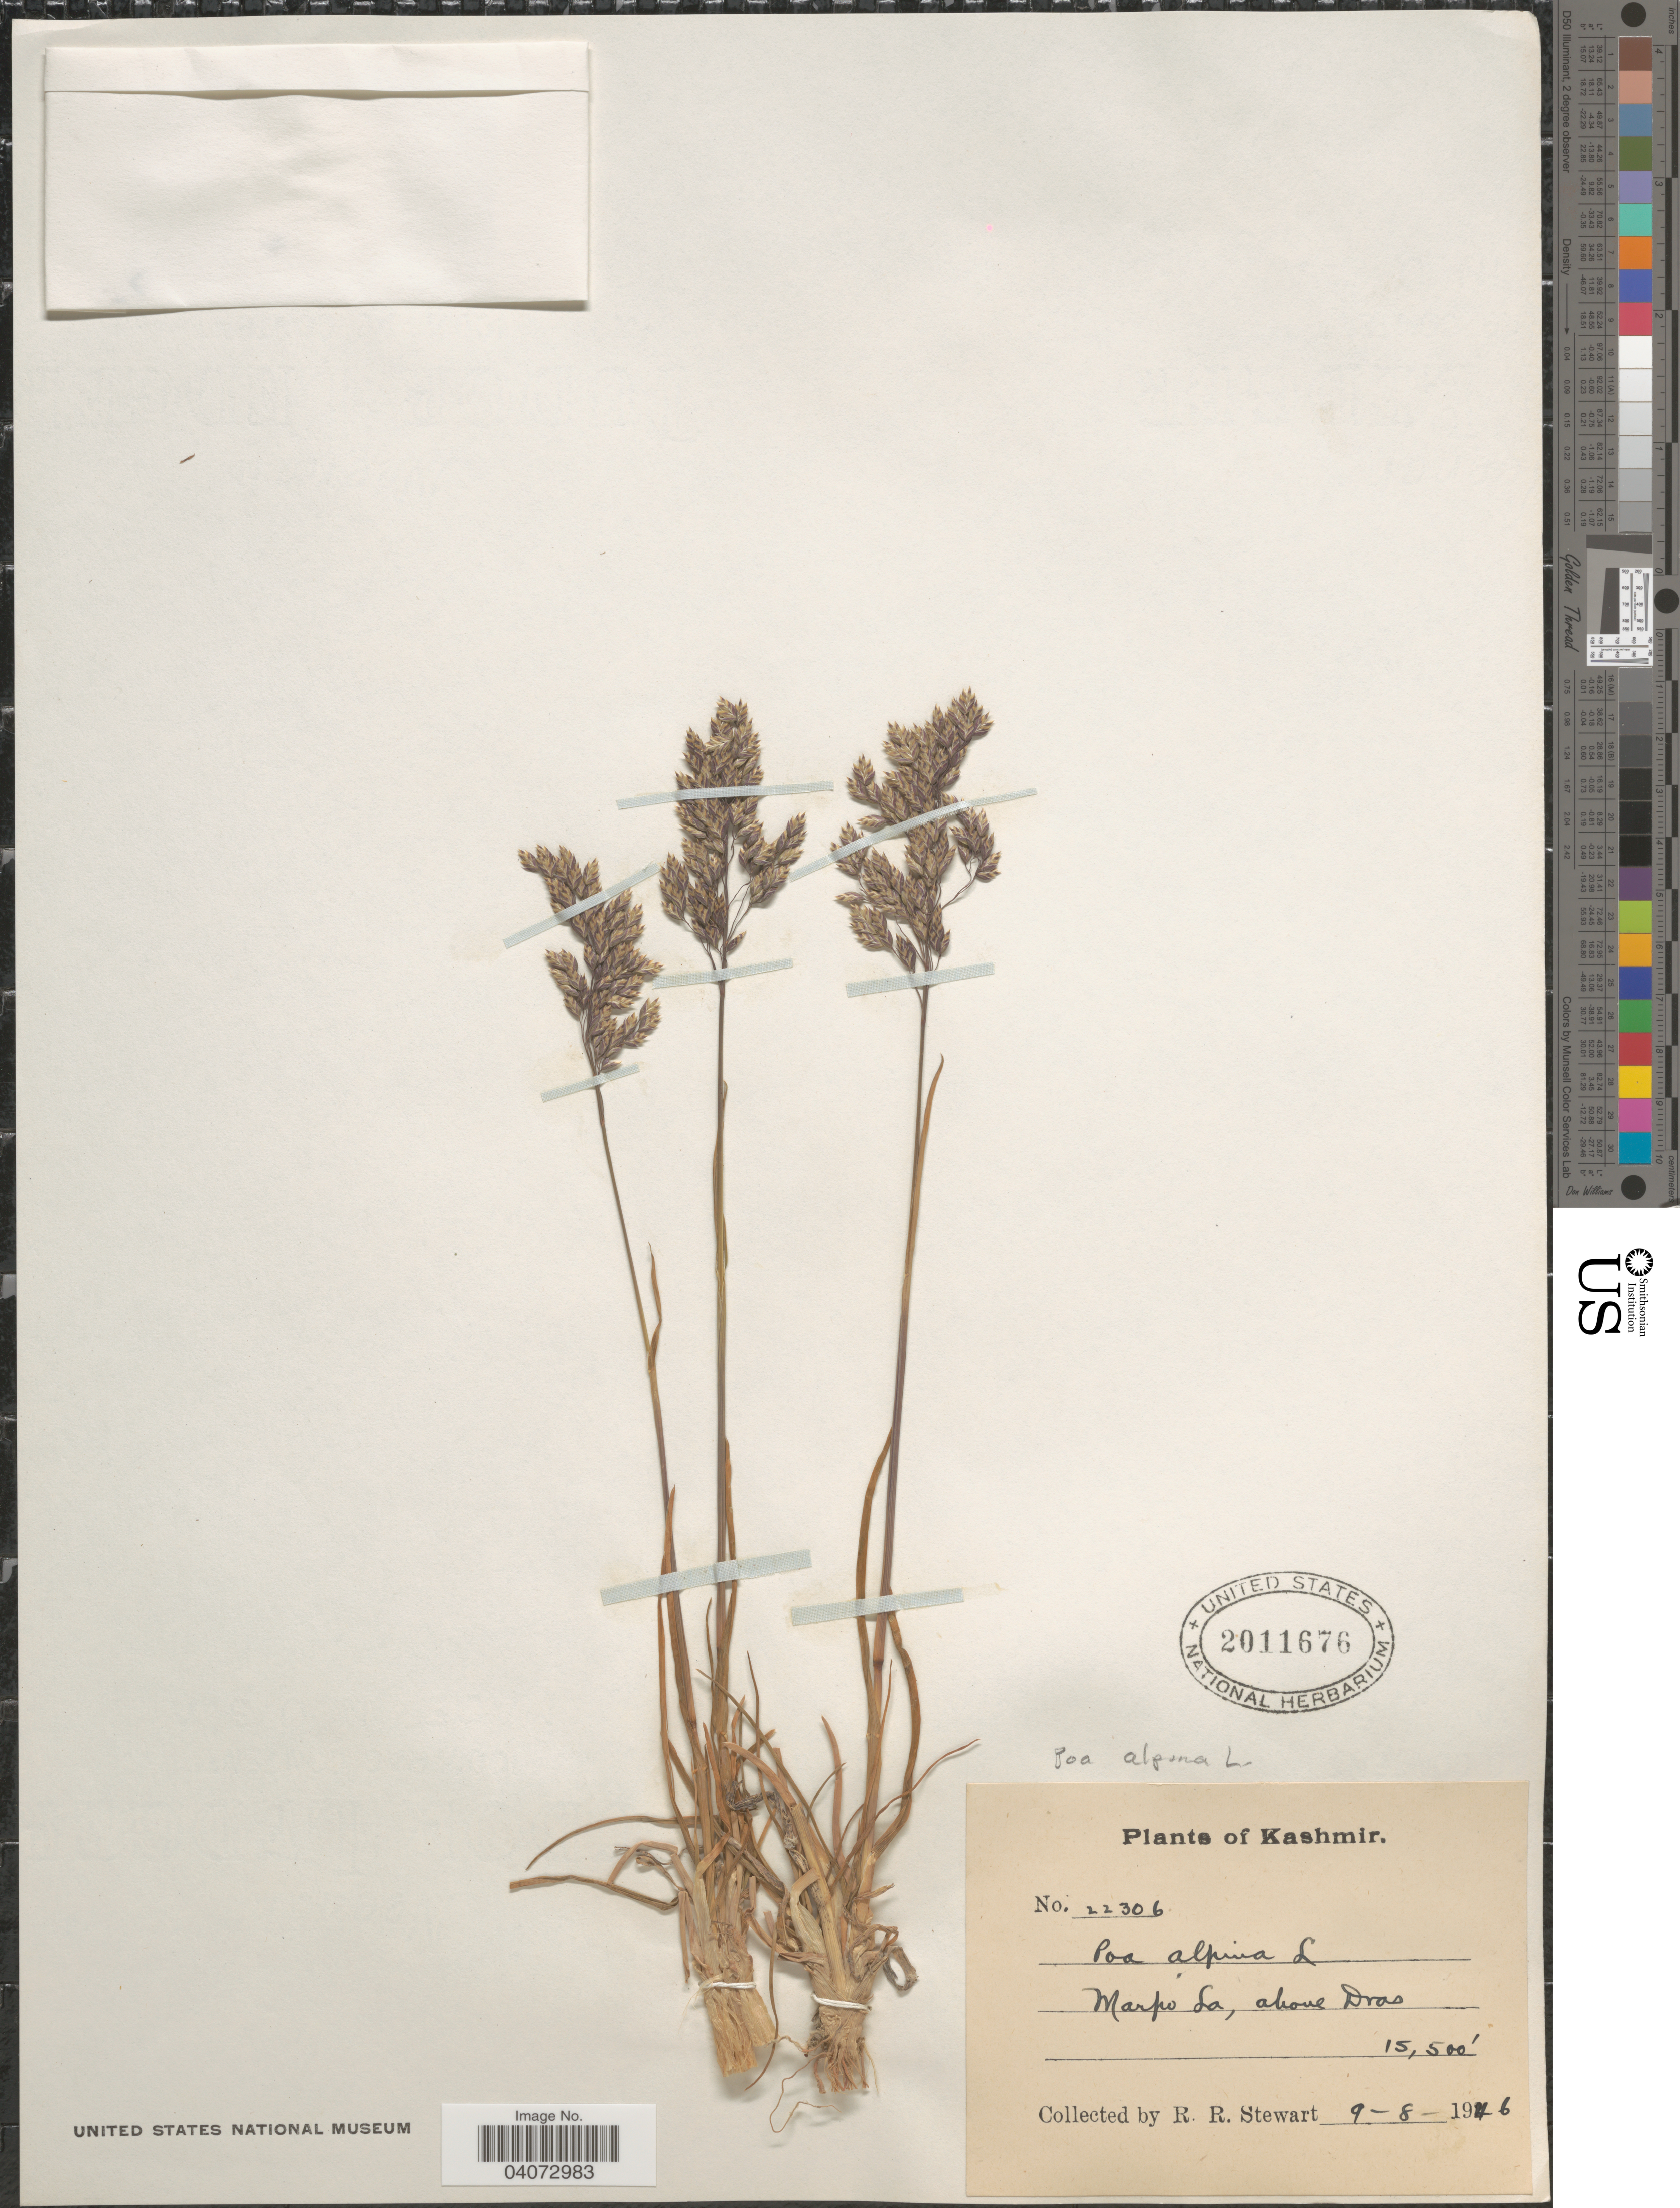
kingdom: Plantae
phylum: Tracheophyta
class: Liliopsida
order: Poales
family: Poaceae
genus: Poa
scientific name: Poa alpina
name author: L.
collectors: R. Stewart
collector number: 22306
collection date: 1946-08-09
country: India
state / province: Jammu and Kashmir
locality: Kashmir. Marpo La, above Dras.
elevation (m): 4724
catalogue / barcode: US 2011676